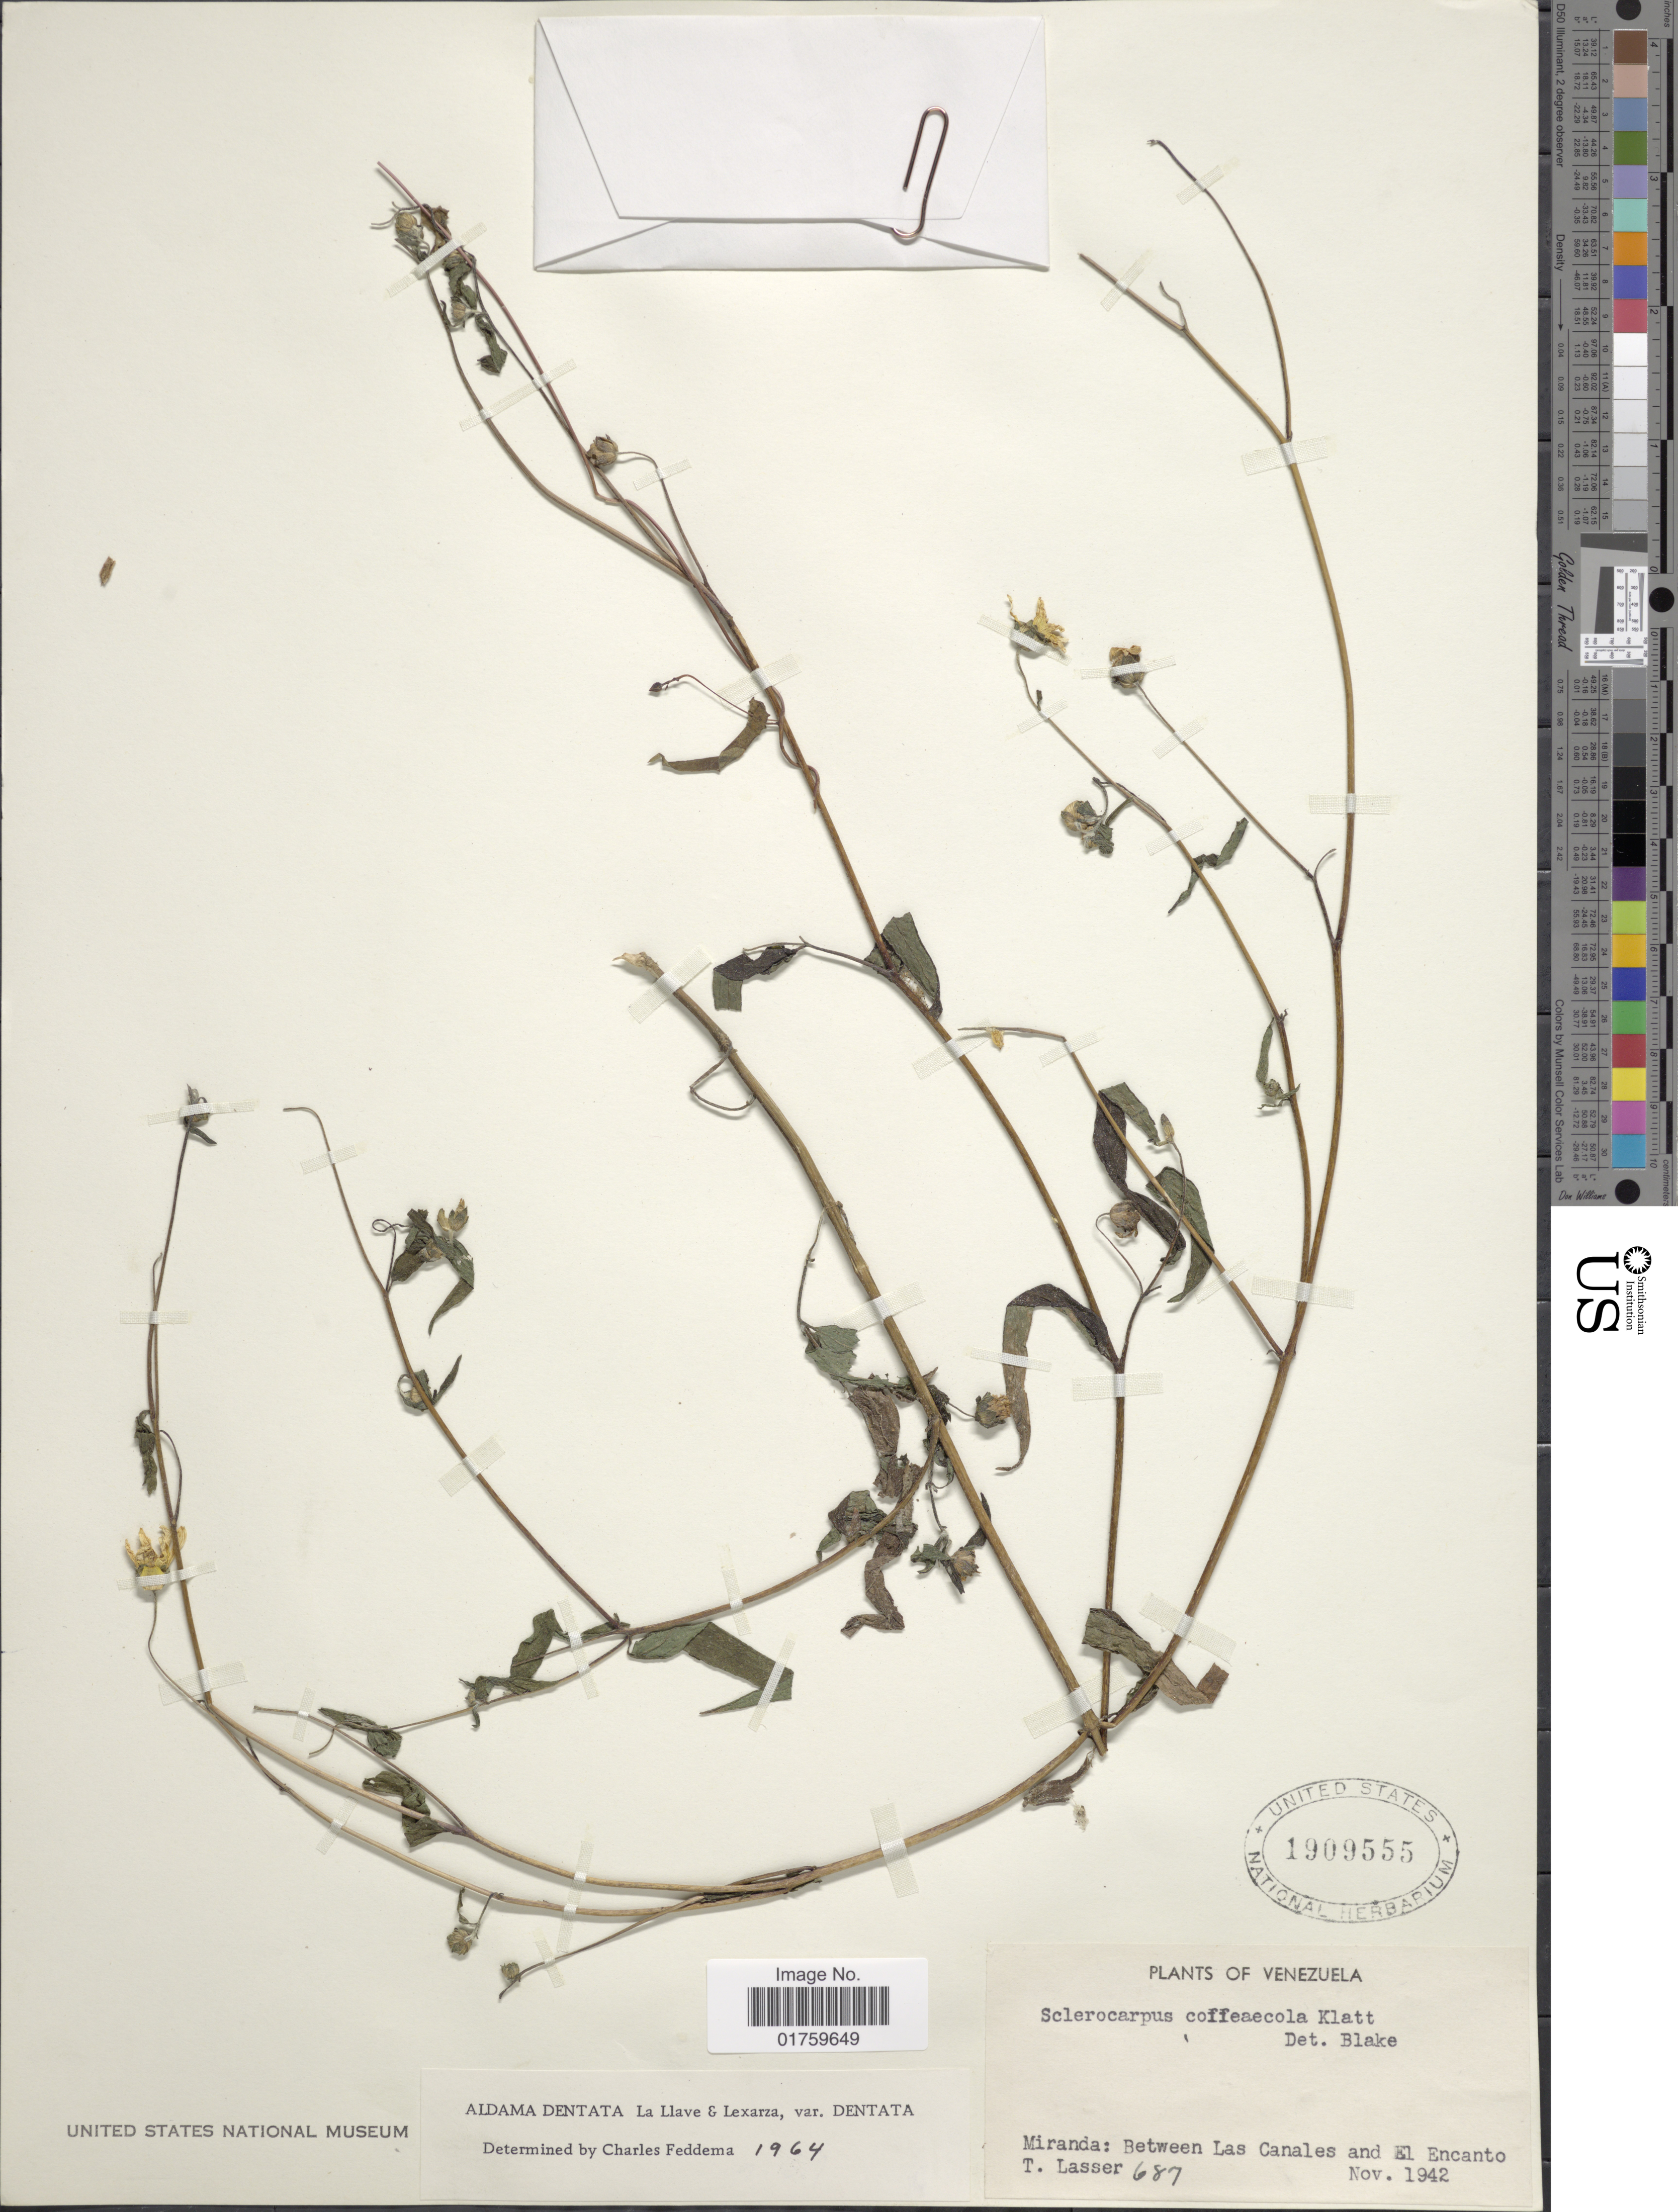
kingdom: Plantae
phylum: Tracheophyta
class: Magnoliopsida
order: Asterales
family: Asteraceae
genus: Aldama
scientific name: Aldama dentata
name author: La Llave ex La Llave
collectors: T. Lasser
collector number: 687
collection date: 1942-11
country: Venezuela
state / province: Miranda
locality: Between Las Canales and El Encanto.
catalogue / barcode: US 1909555